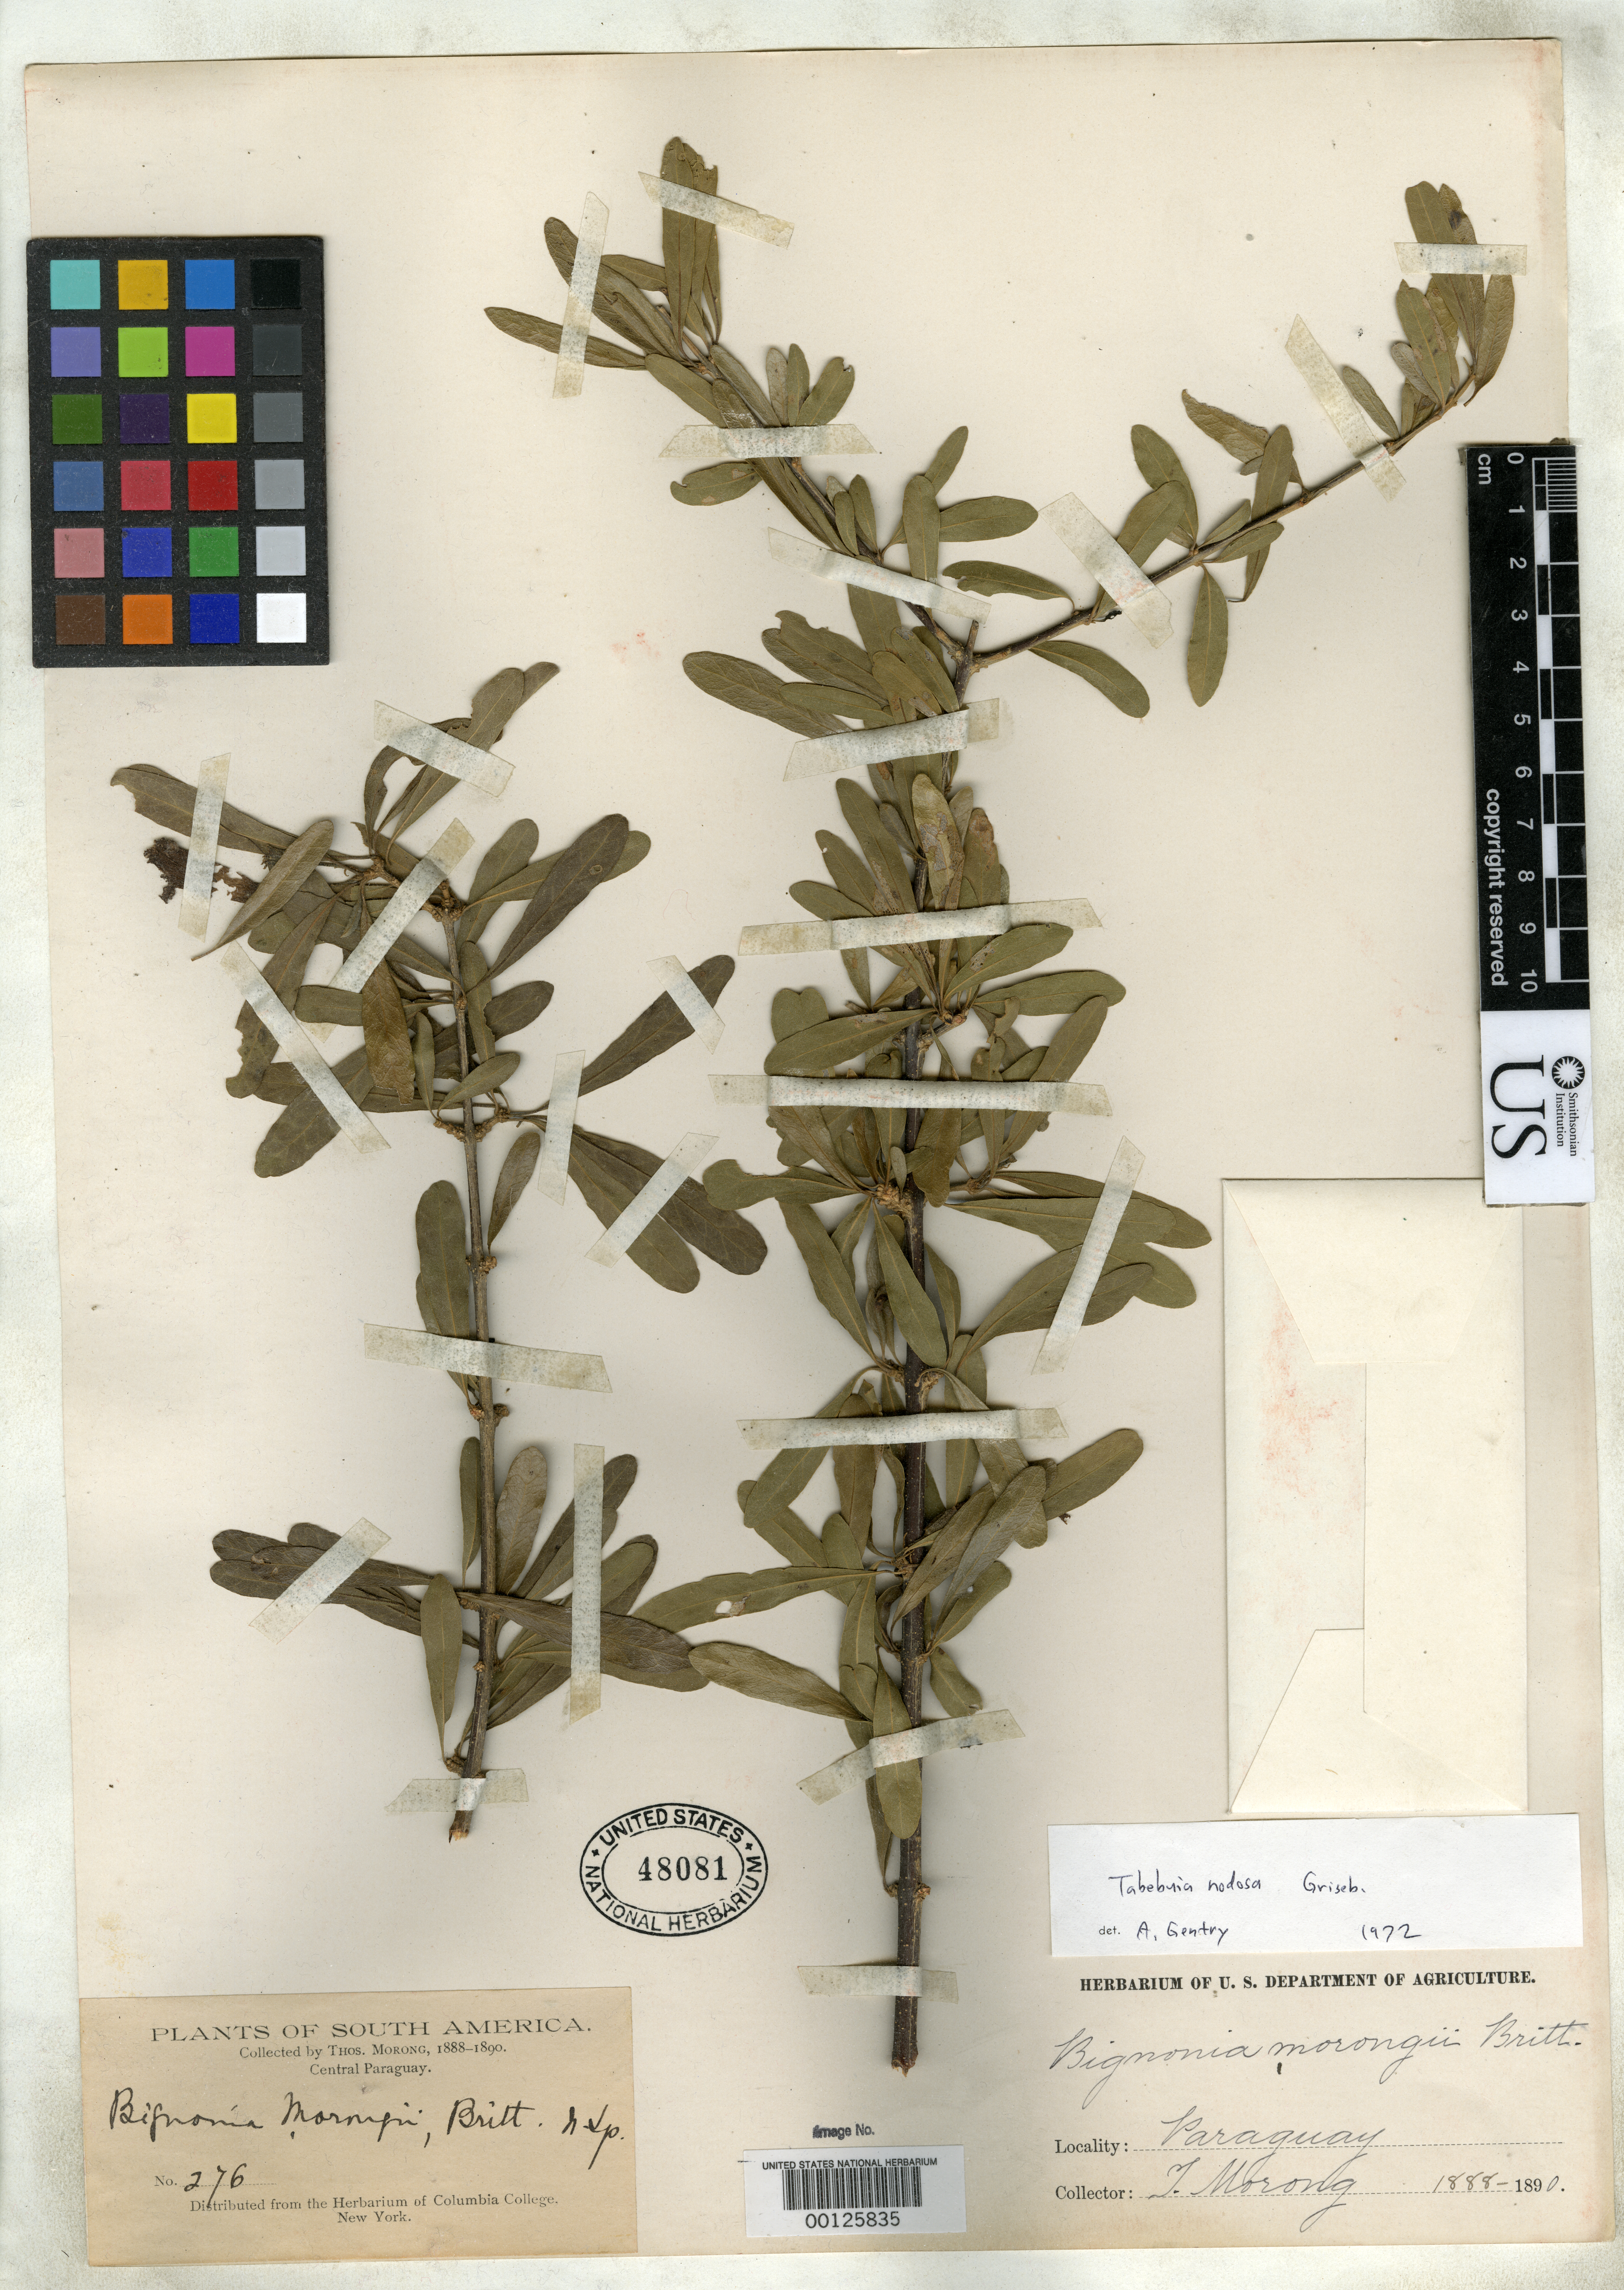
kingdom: Plantae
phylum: Tracheophyta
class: Magnoliopsida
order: Lamiales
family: Bignoniaceae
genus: Bignonia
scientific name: Bignonia morongii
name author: Britton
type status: Isosyntype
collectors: T. Morong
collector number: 276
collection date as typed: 1888 to -- --- 1890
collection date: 1888/1890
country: Paraguay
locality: Trinidad.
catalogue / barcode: US 48081